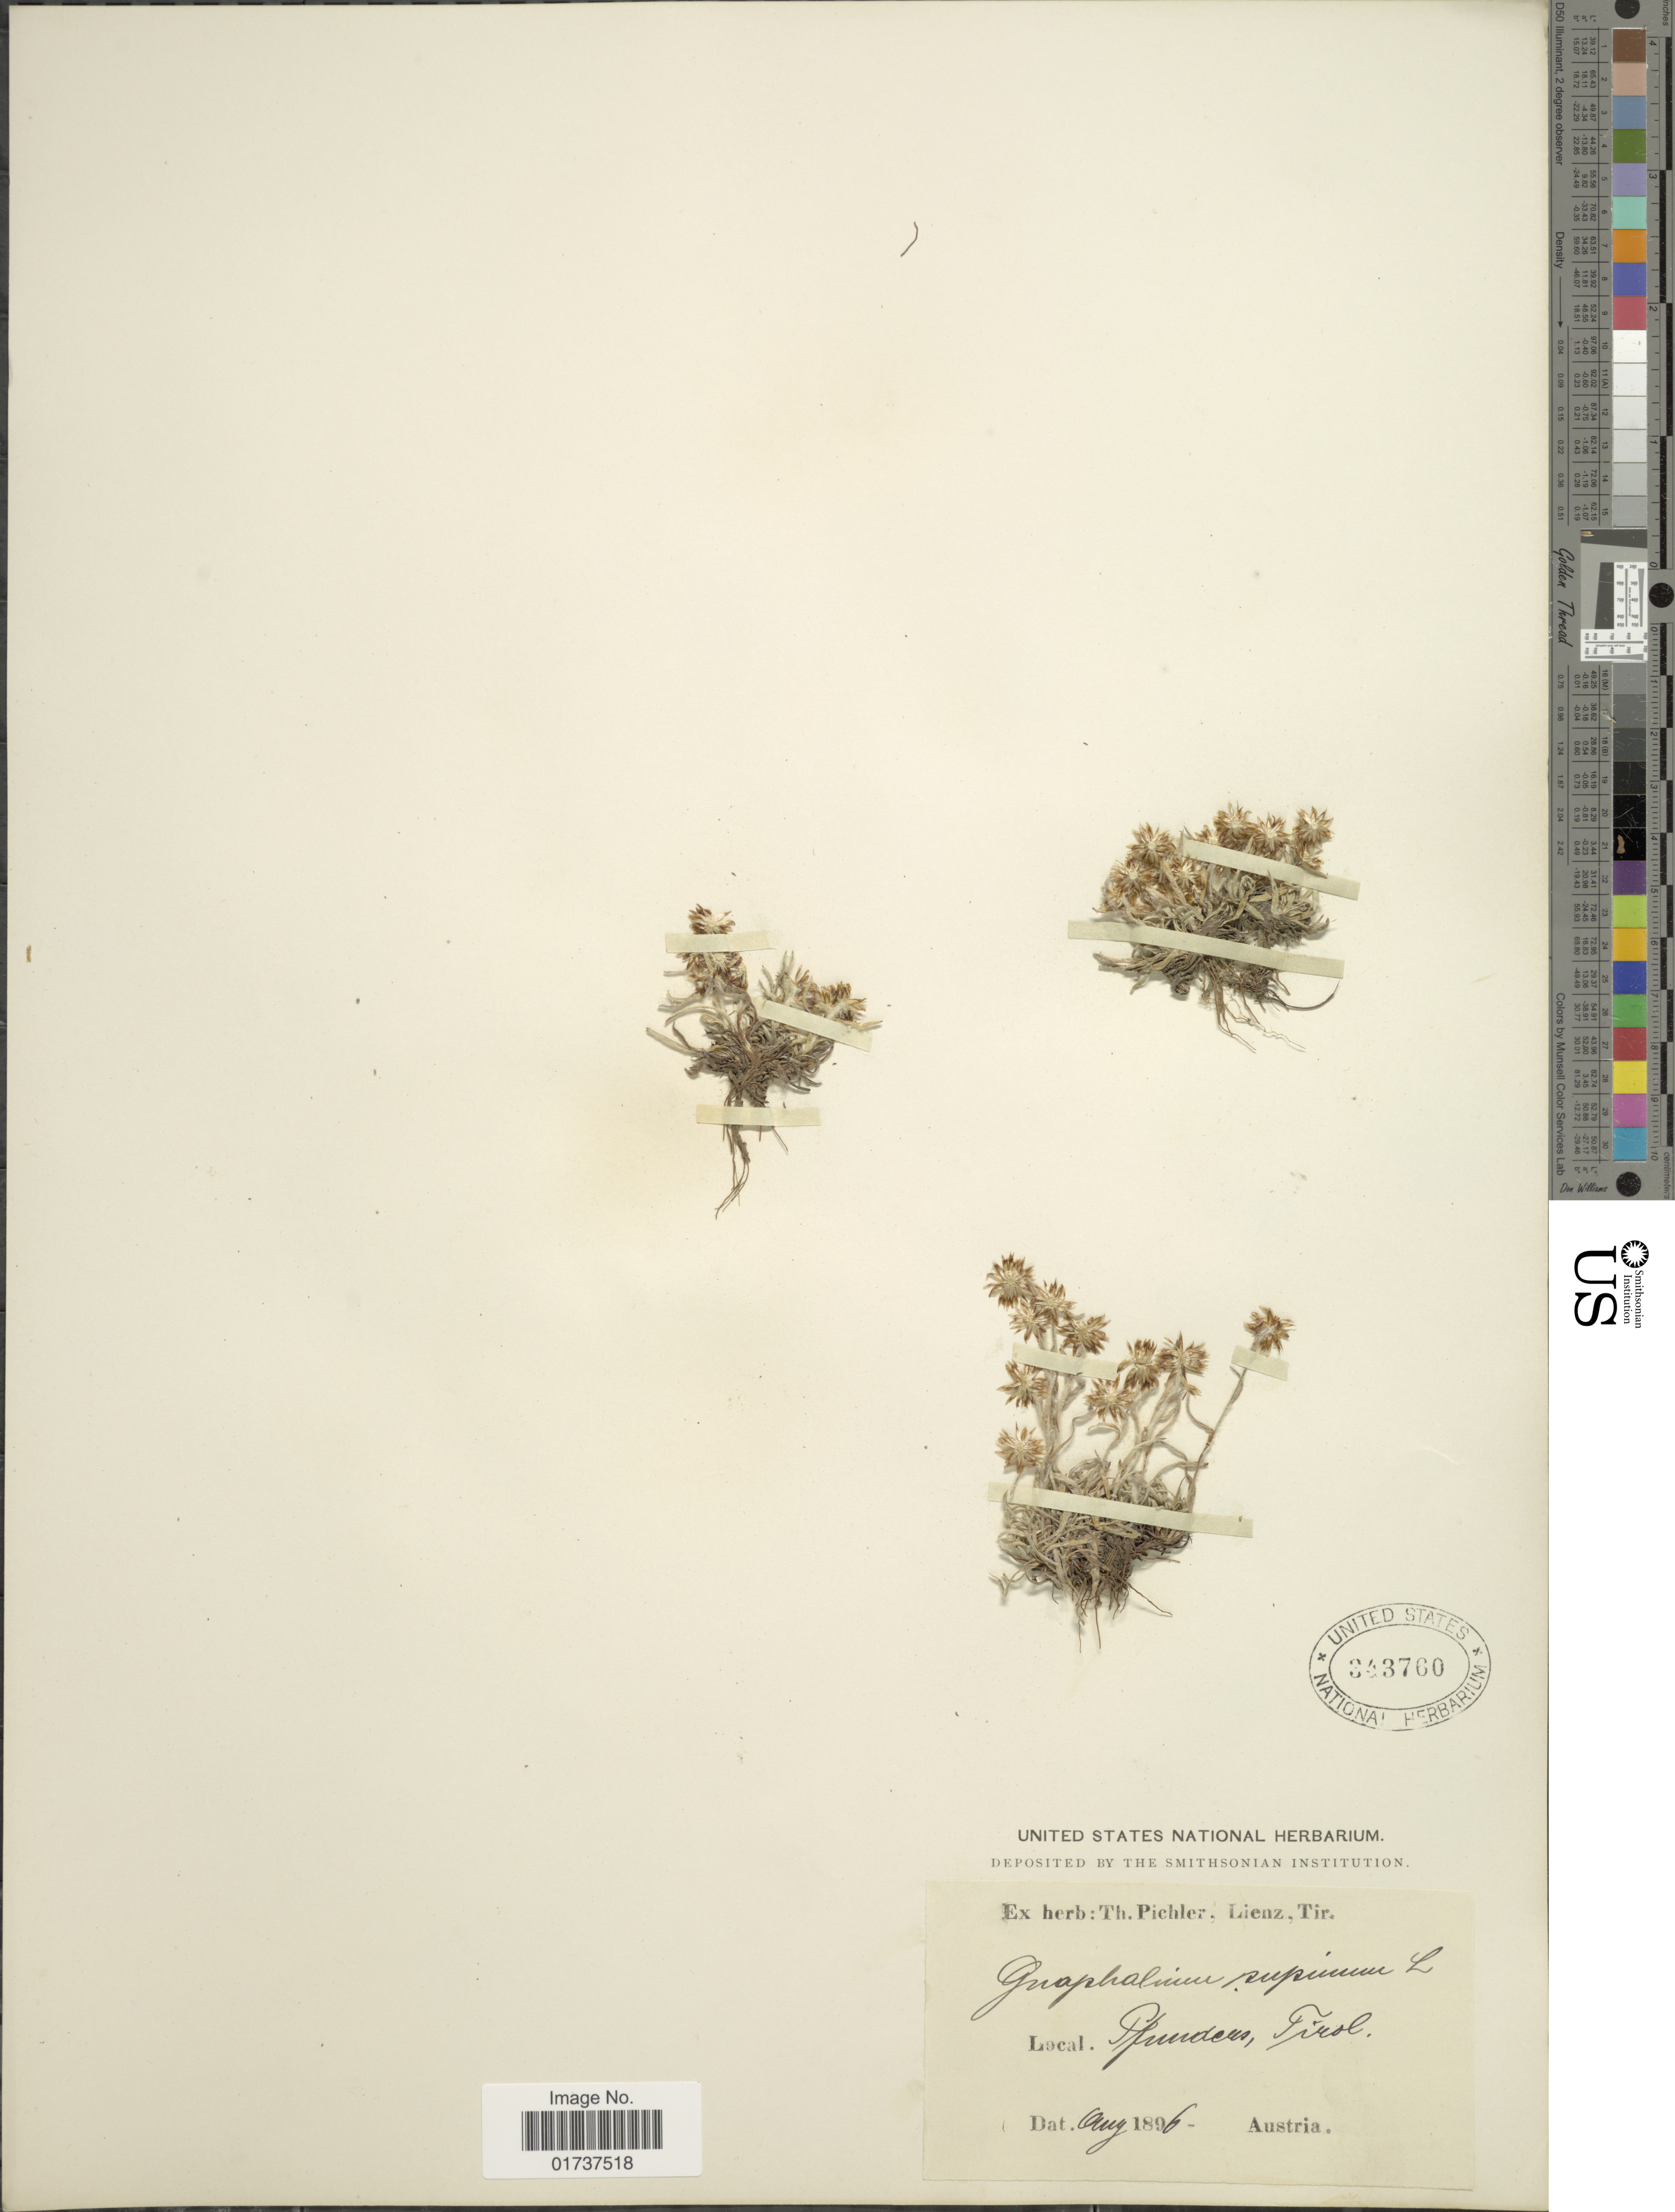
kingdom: Plantae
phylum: Tracheophyta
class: Magnoliopsida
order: Asterales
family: Asteraceae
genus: Gnaphalium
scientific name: Gnaphalium supinum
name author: L.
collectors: ex herb. T. Pichler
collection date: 1896-08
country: Austria / Italy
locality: Rundews Tirol [illegible text]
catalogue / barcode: US 343760